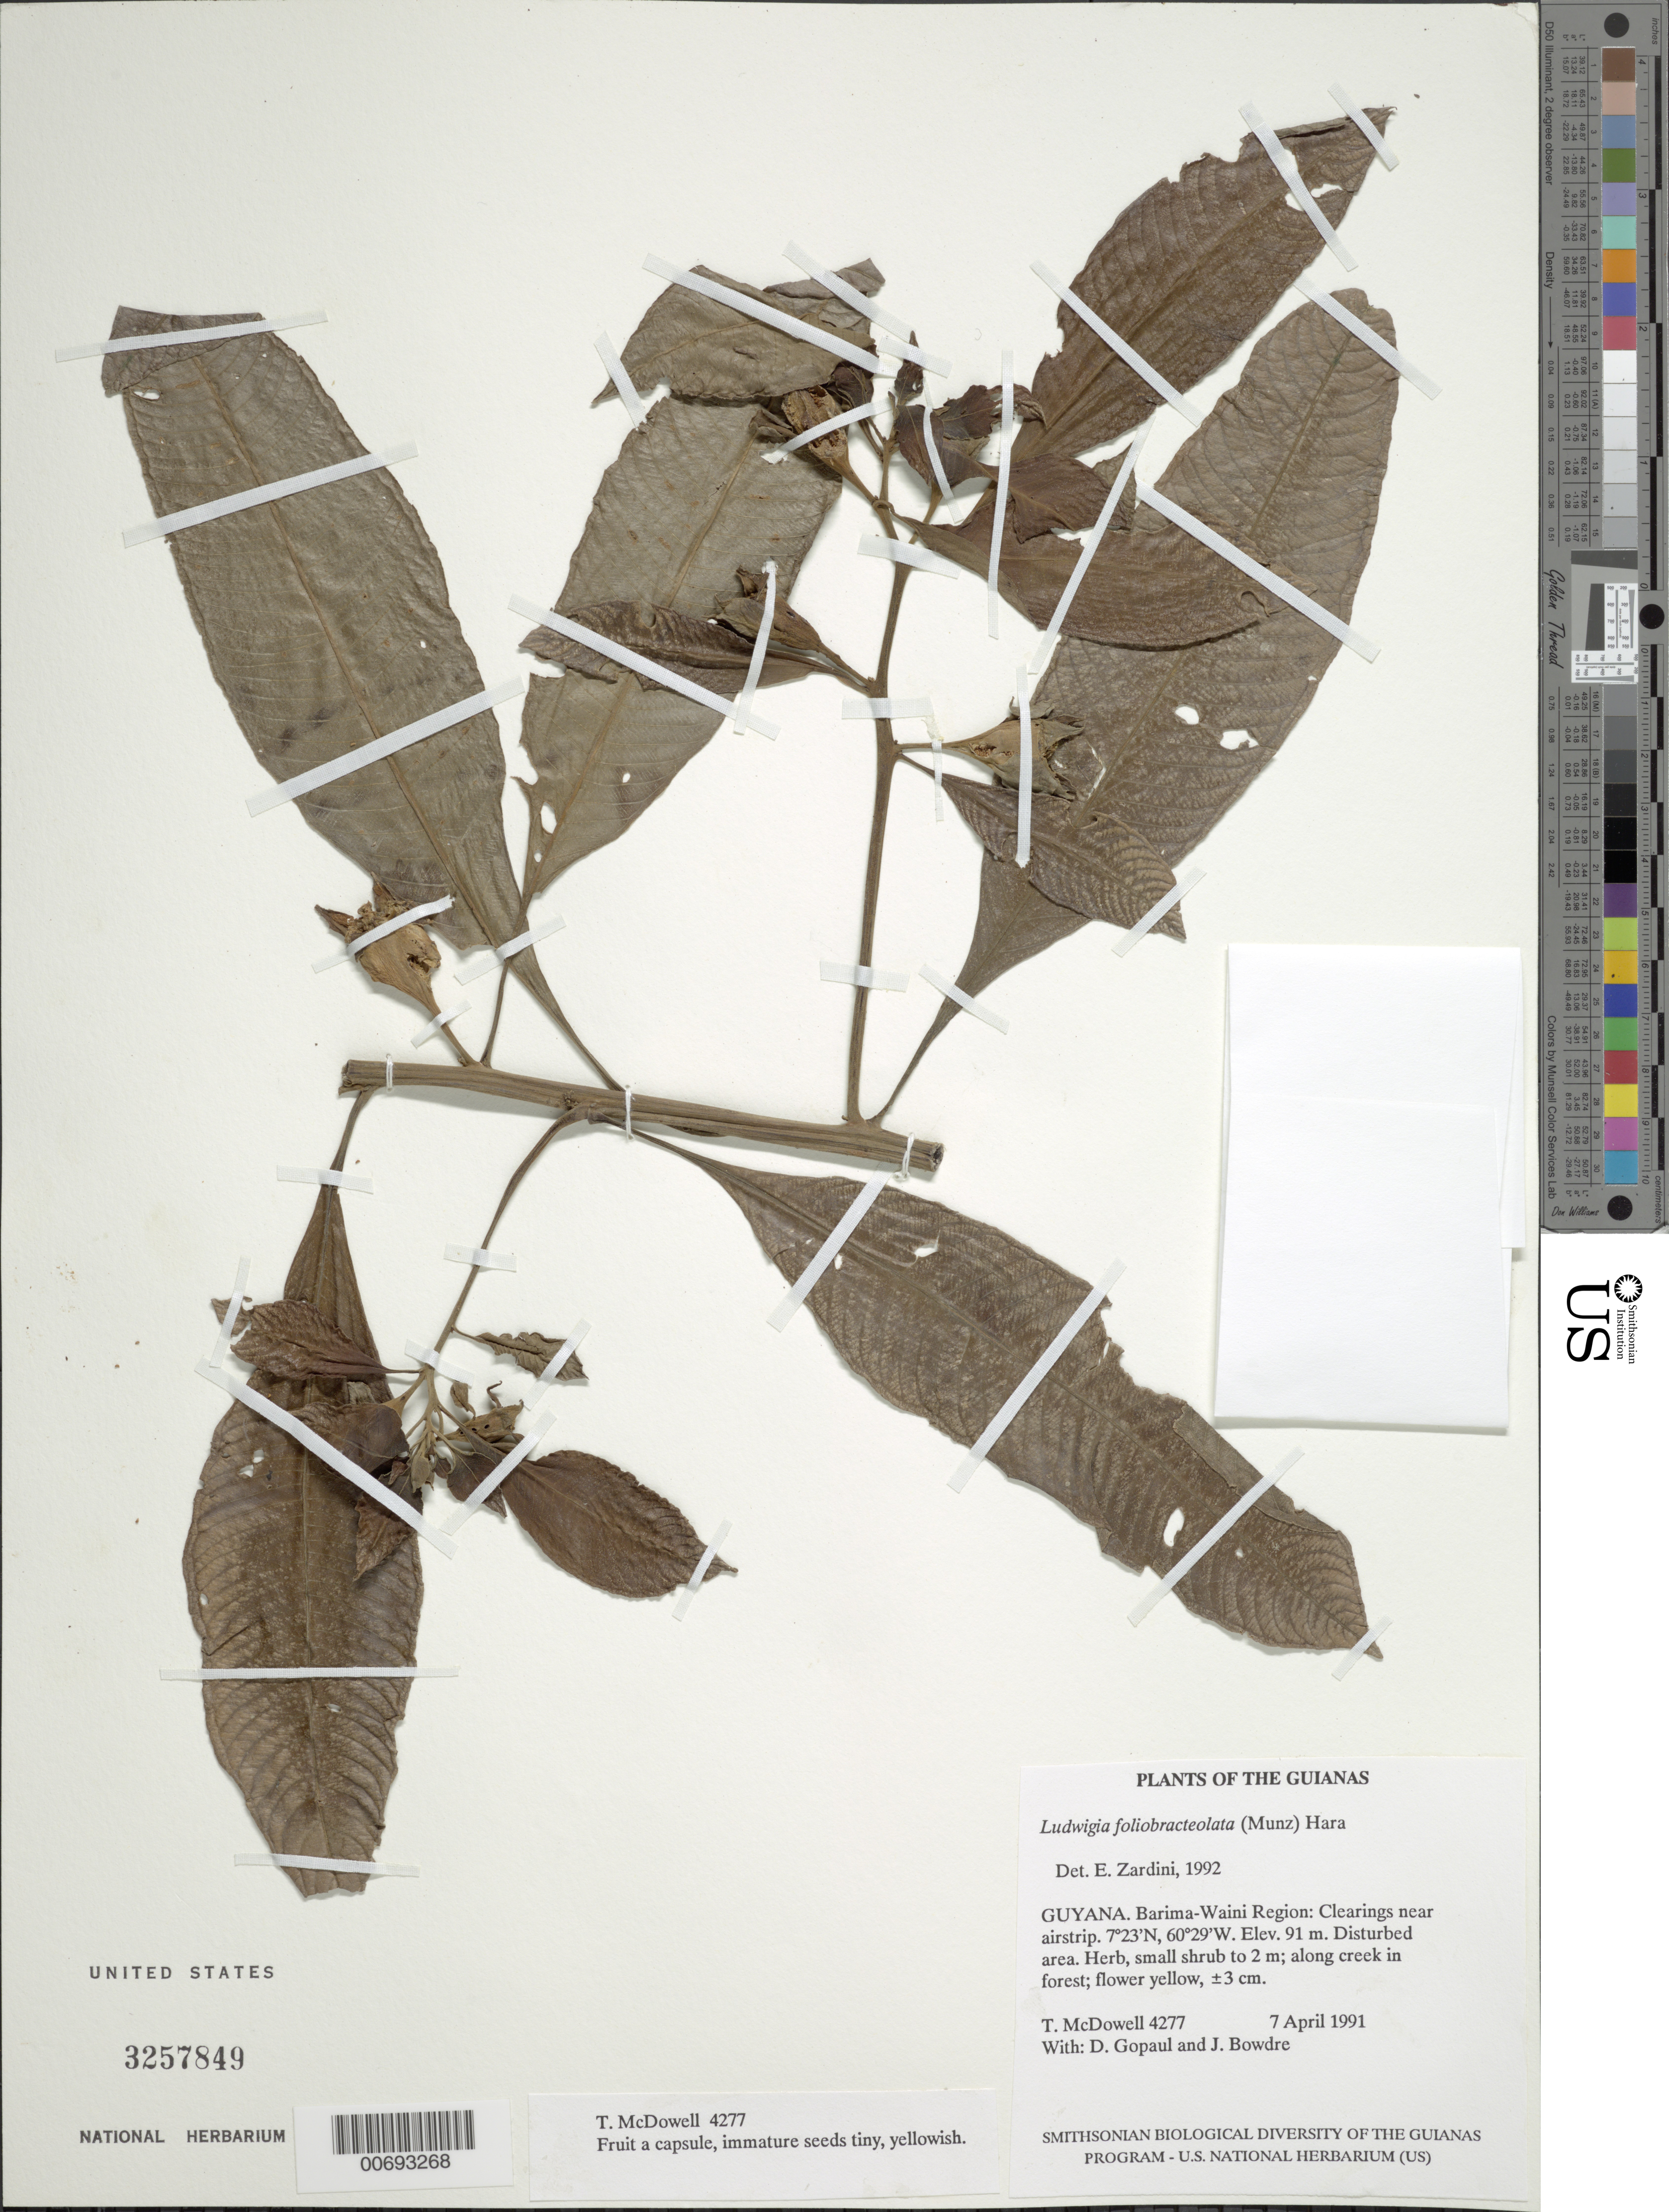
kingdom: Plantae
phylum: Tracheophyta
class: Magnoliopsida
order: Myrtales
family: Onagraceae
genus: Ludwigia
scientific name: Ludwigia foliobracteolata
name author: (Munz) H. Hara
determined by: Zardini, E. M.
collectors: T. McDowell, D. Gopaul & J. Bowdre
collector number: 4277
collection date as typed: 7 April 1991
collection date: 1991-04-07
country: Guyana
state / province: Barima-Waini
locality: Baramita. Clearings near airstrip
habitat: Disturbed area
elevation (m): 91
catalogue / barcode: US 3257849